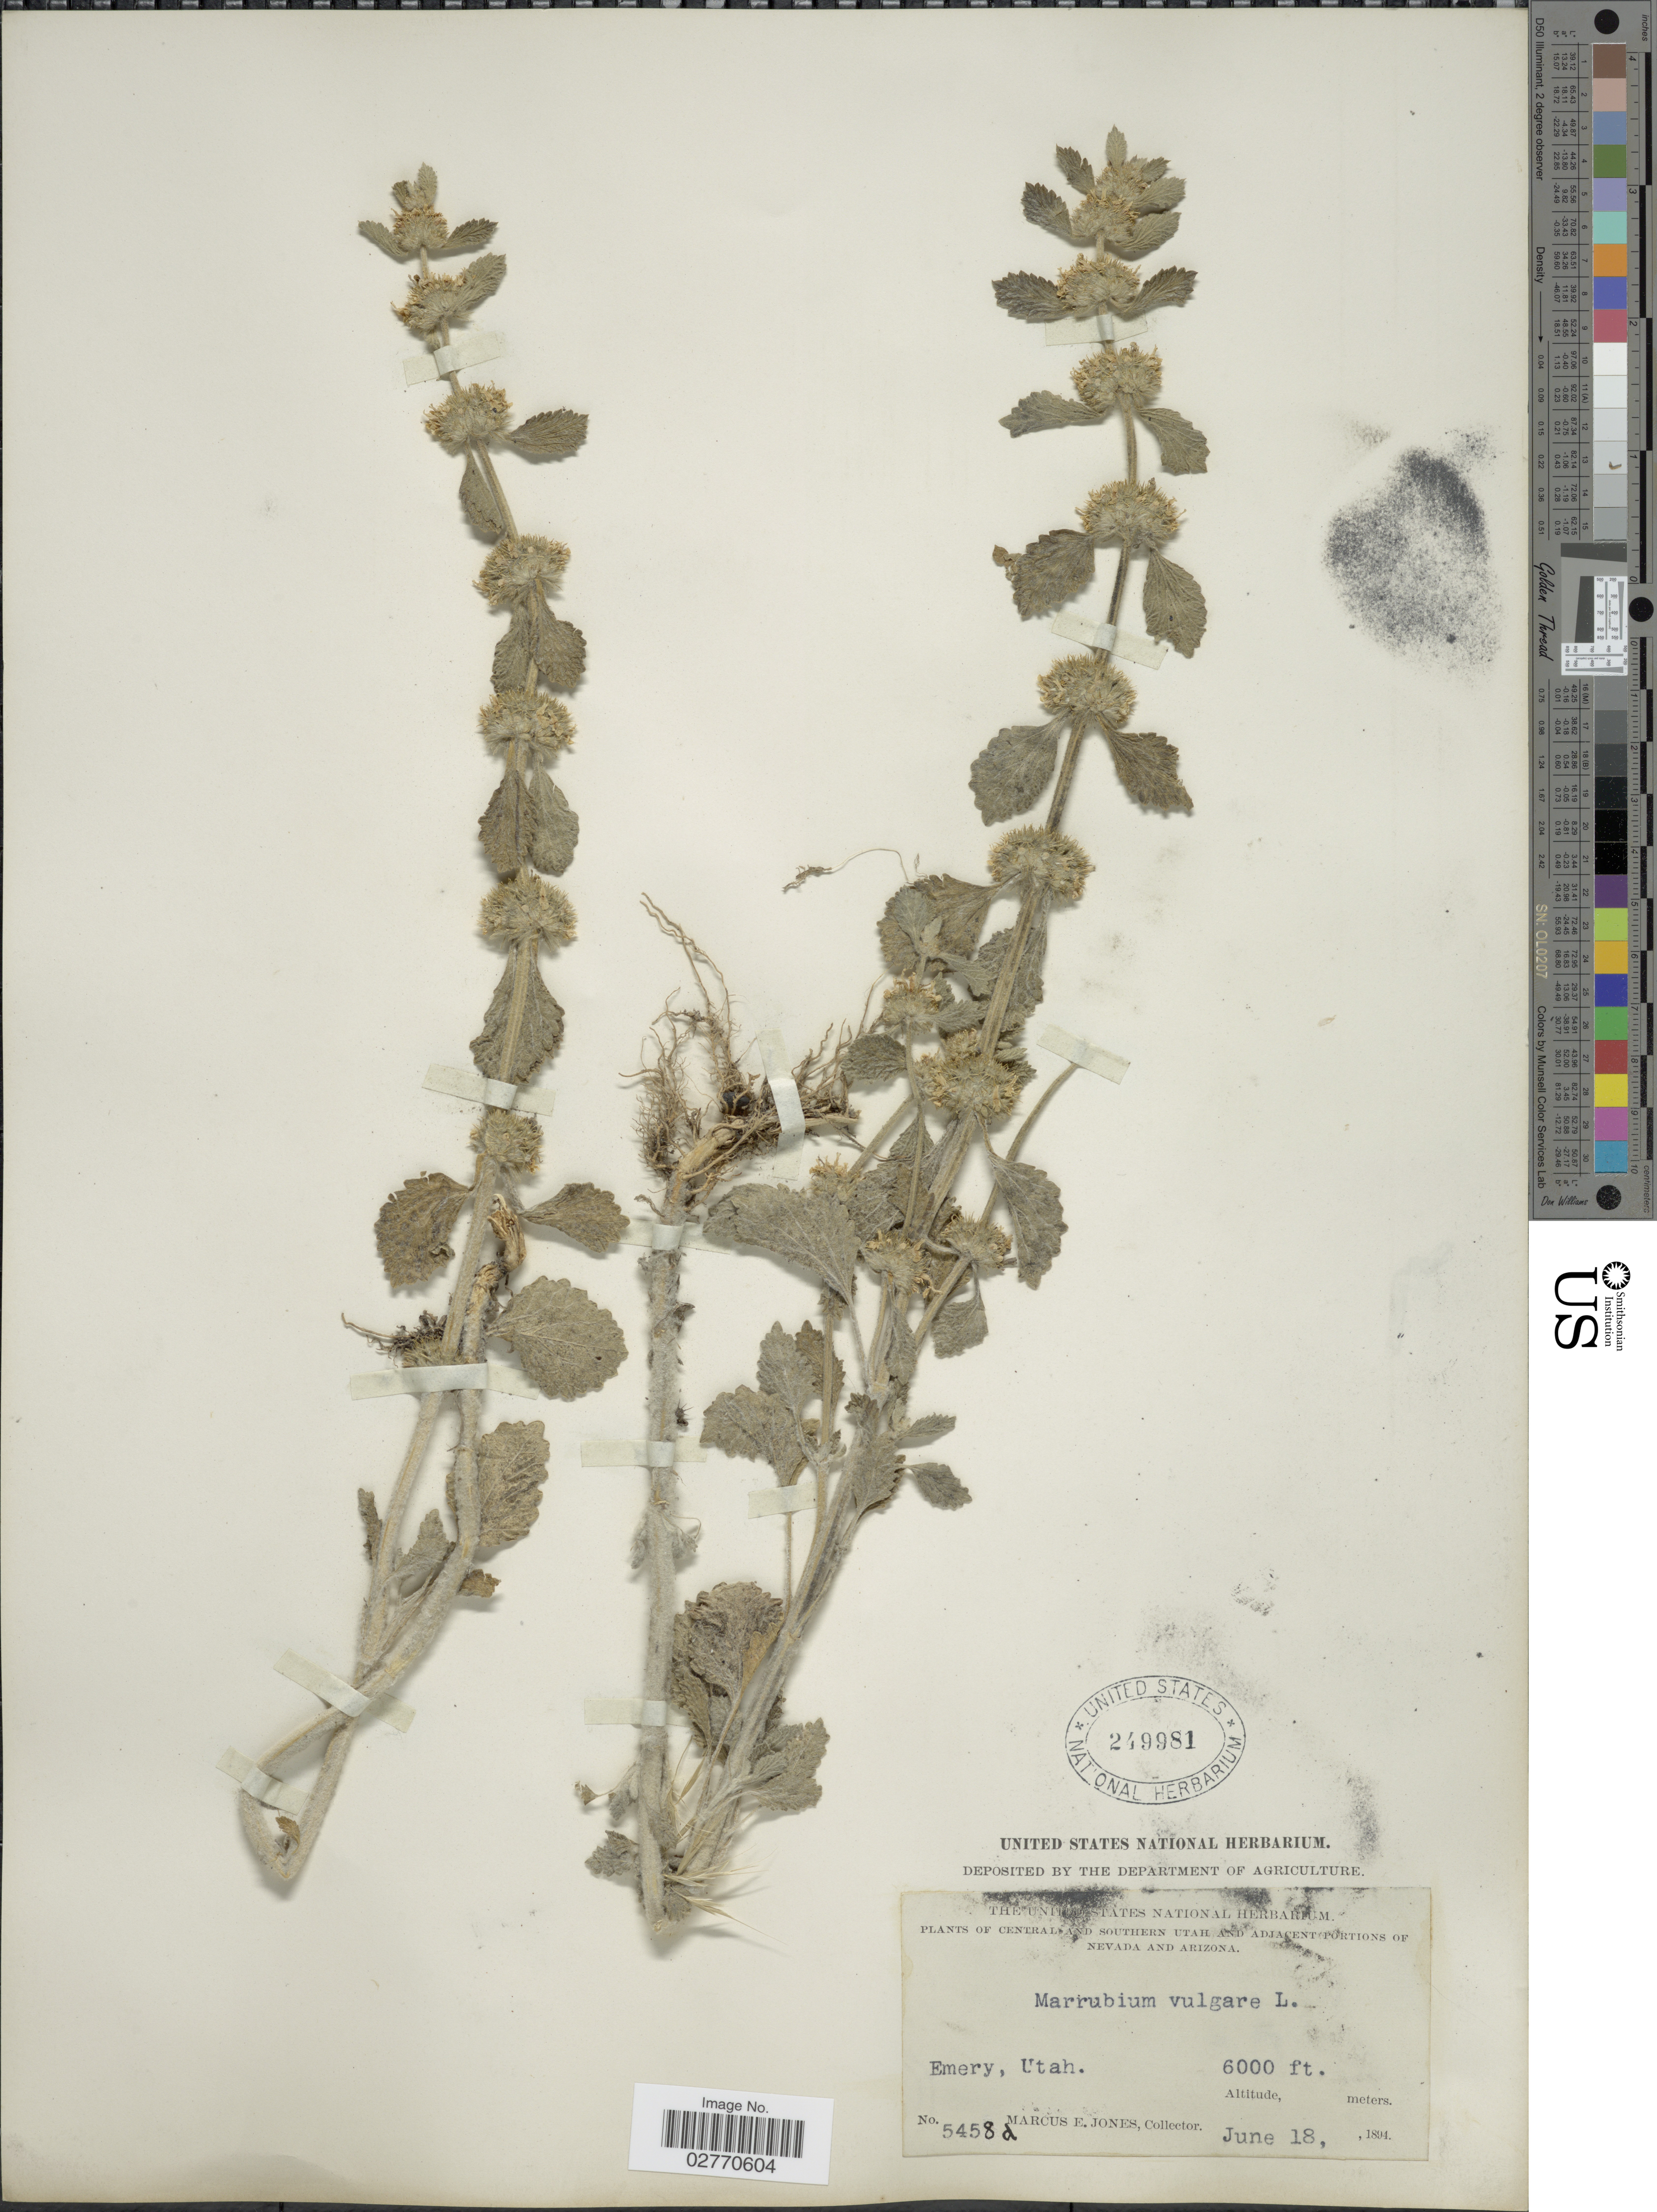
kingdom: Plantae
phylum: Tracheophyta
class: Magnoliopsida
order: Lamiales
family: Lamiaceae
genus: Marrubium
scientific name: Marrubium vulgare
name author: L.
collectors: M. E. Jones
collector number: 5458d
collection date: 1894-06-18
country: United States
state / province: Utah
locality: Central and southern Utah, Emery.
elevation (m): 1829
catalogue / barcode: US 249981